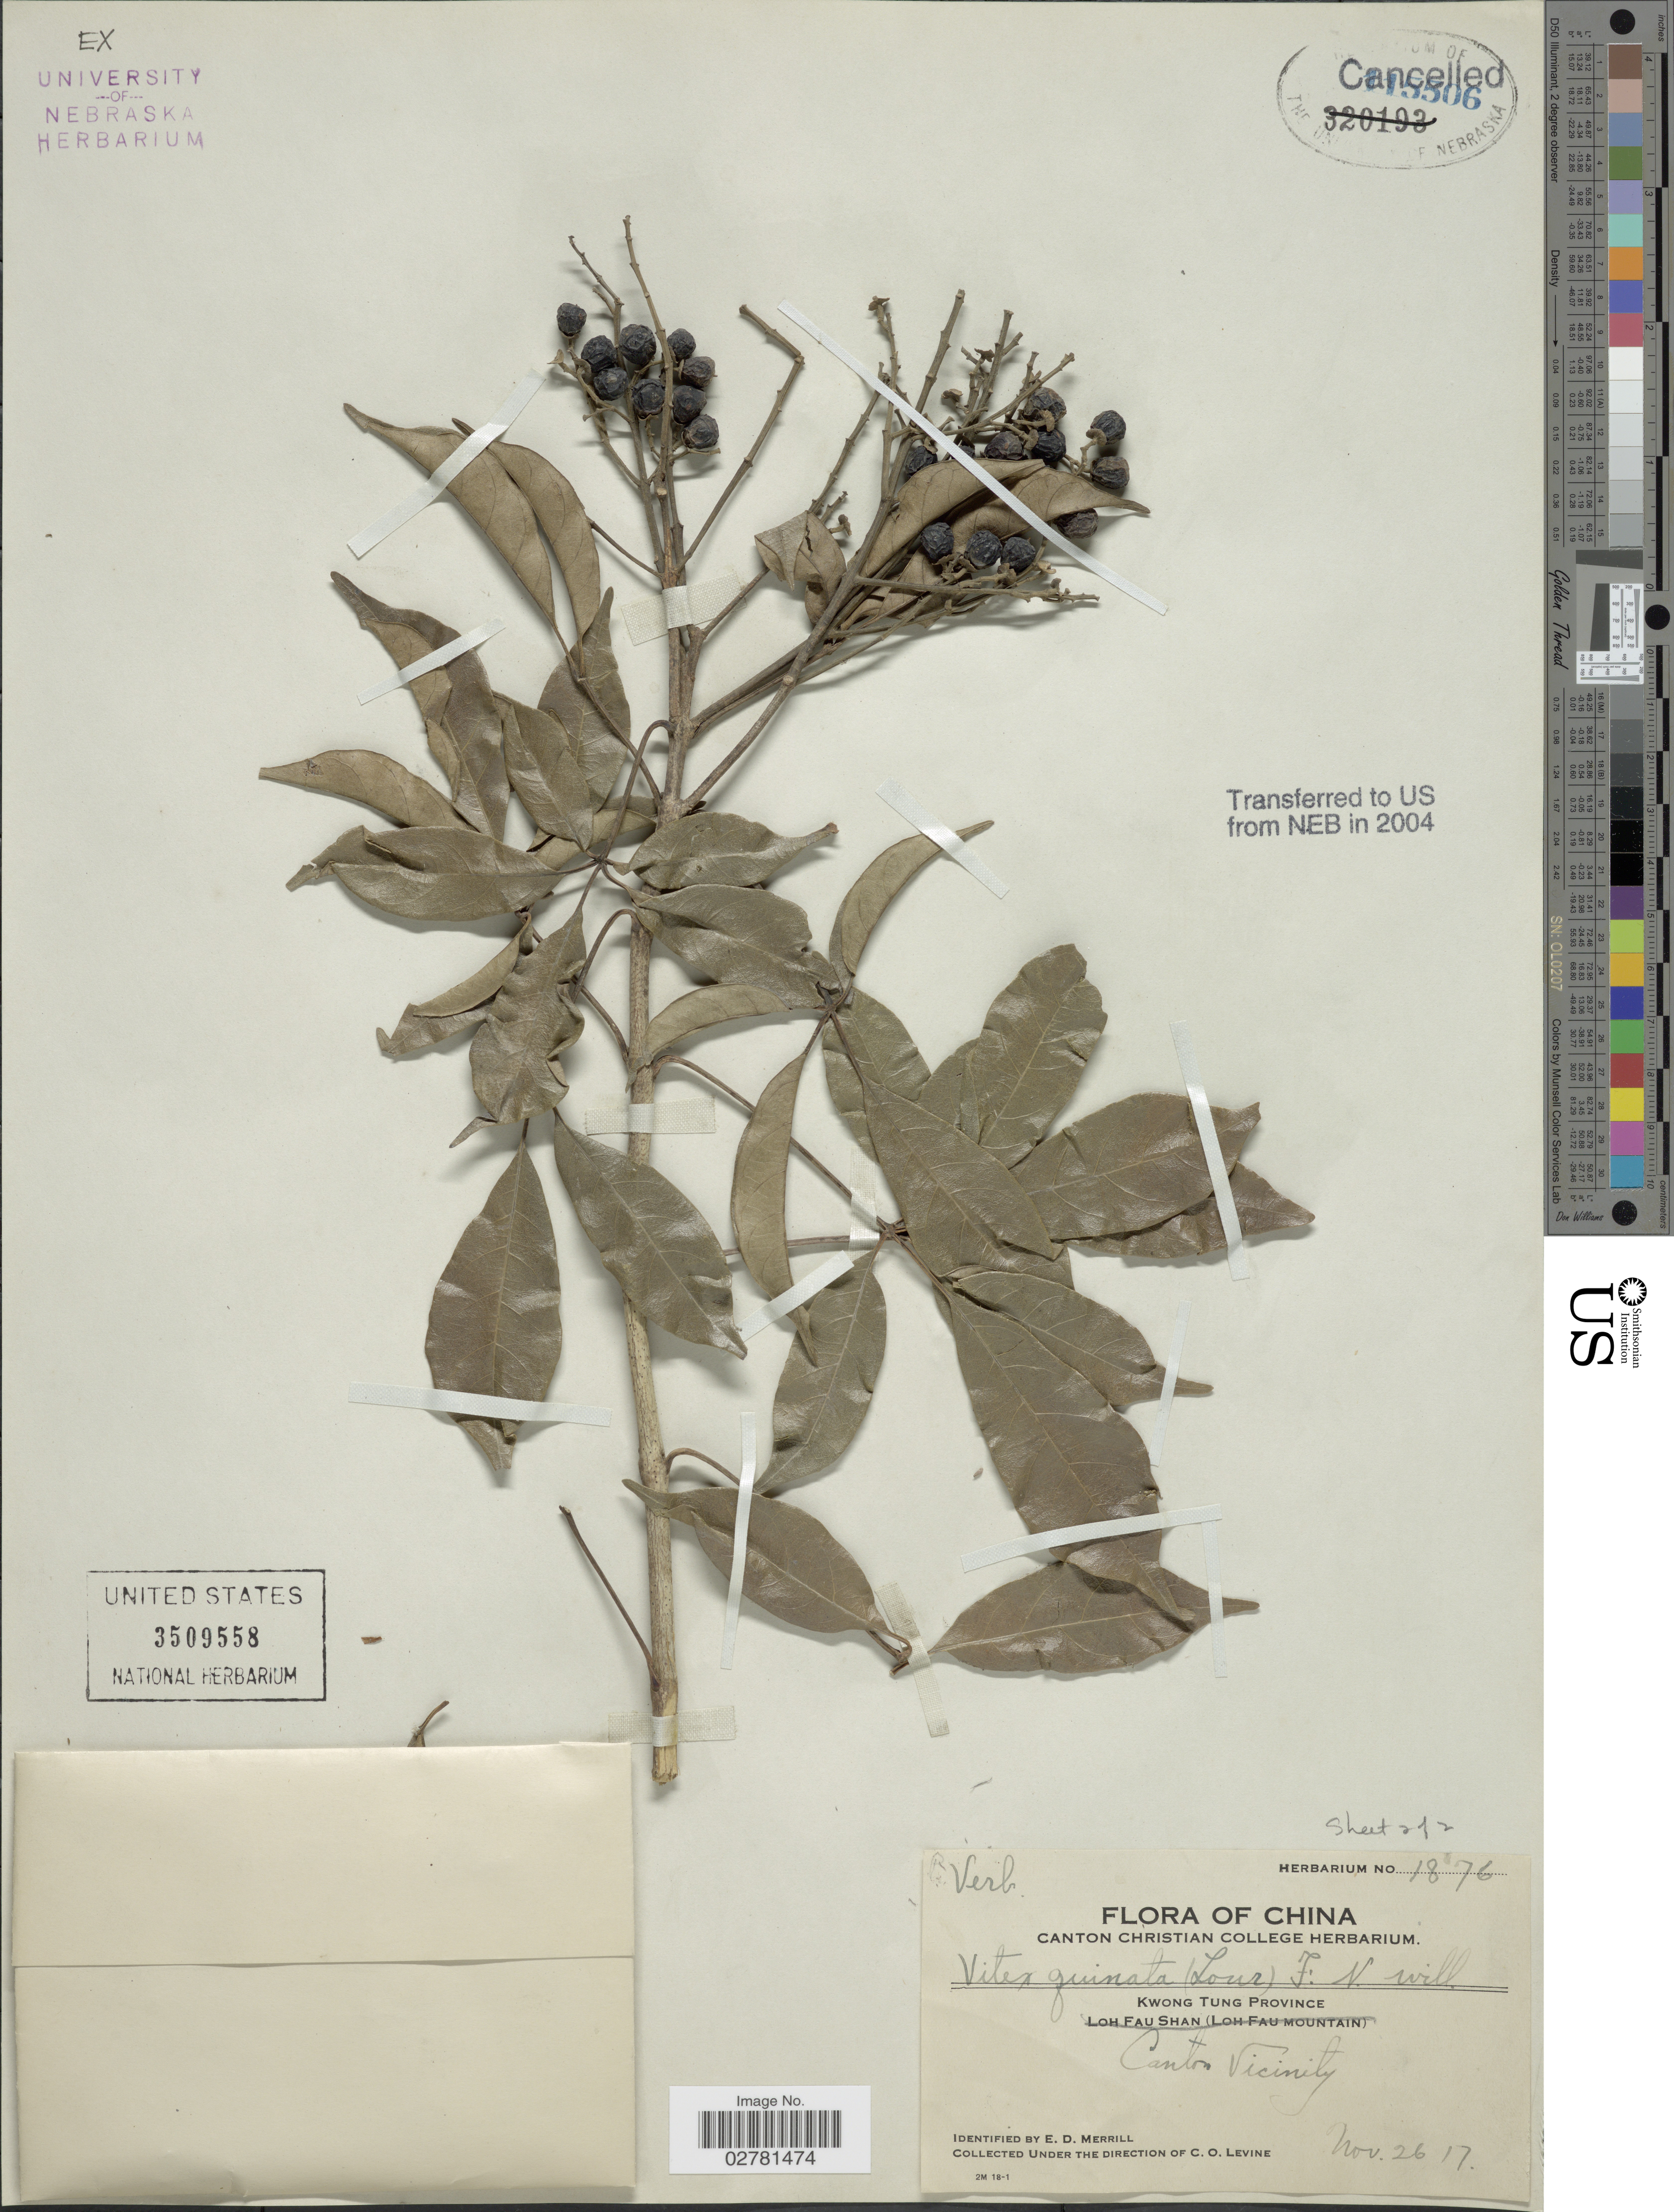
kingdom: Plantae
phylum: Tracheophyta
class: Magnoliopsida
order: Lamiales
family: Lamiaceae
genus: Vitex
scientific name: Vitex quinata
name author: (Lour.) F.N. Williams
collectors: C. O. Levine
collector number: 1876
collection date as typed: Transcribed d/m/y: 26/11/17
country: China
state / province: Guangdong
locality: Kwong Tung Province. Canton Vicinity.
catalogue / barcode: US 3509558